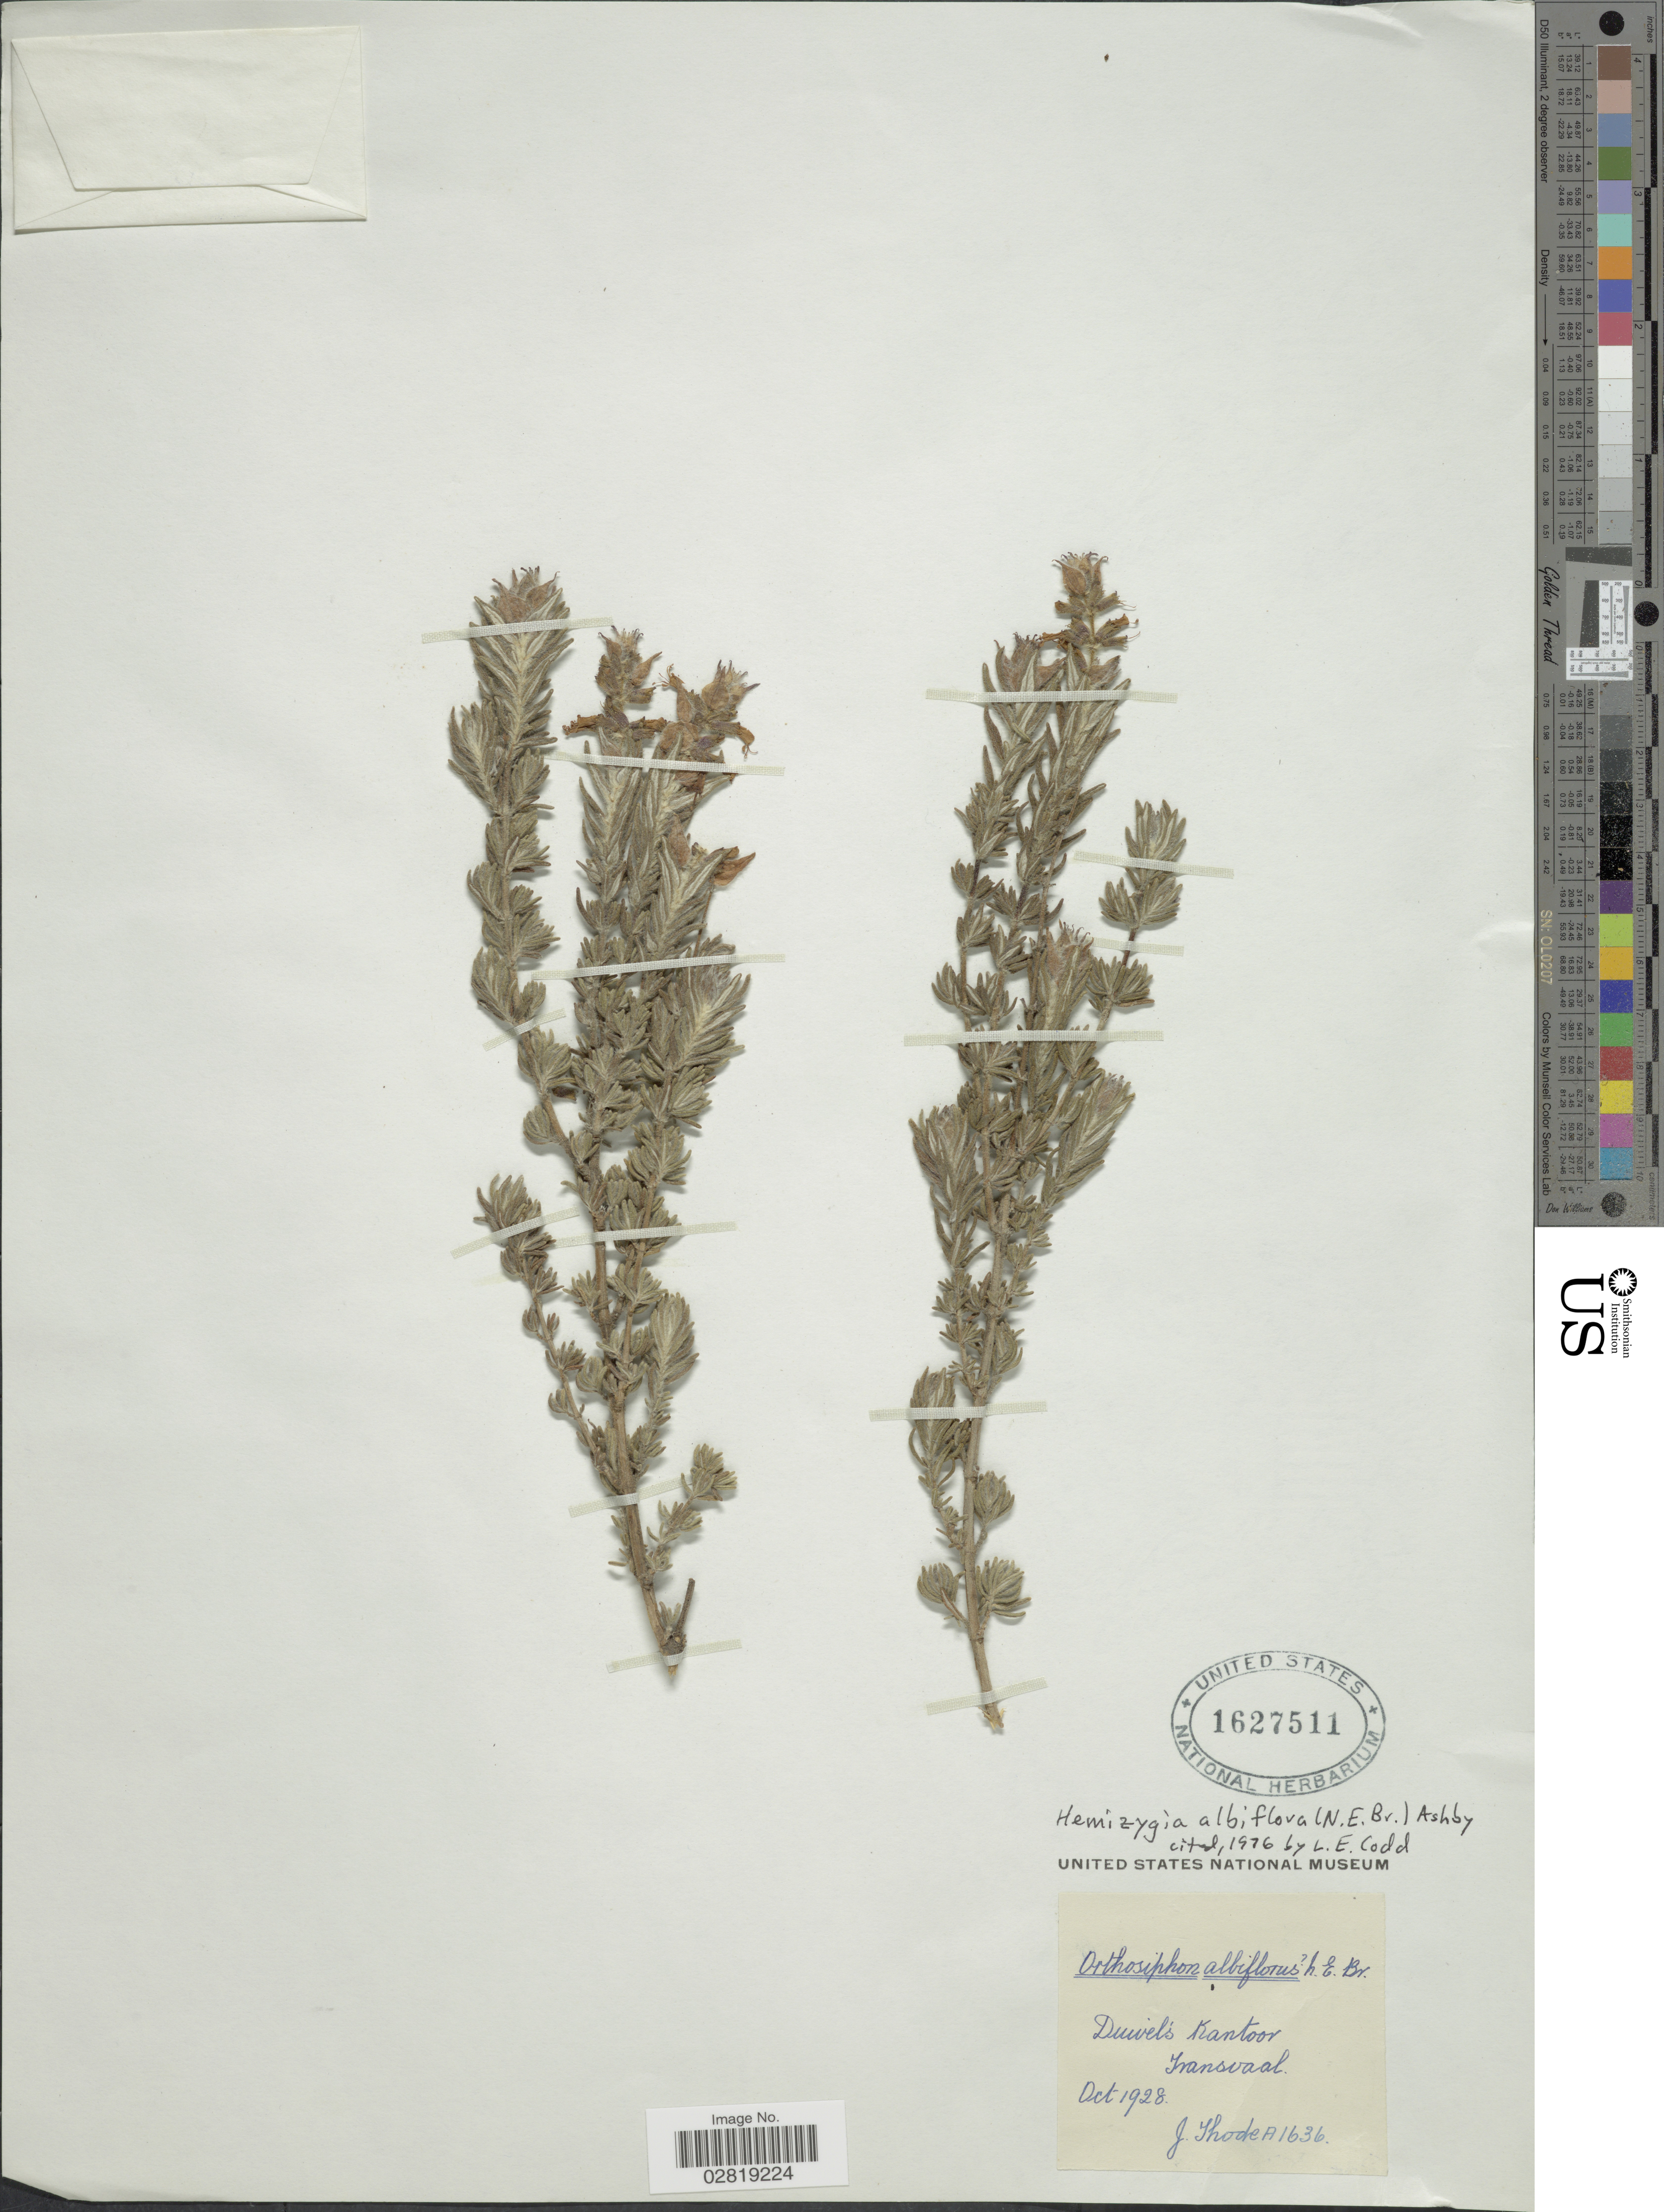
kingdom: Plantae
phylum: Tracheophyta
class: Magnoliopsida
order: Lamiales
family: Lamiaceae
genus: Hemizygia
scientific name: Hemizygia albiflora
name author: (N.E. Br.) Ashby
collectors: J. Thode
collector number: A1636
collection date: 1928-10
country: South Africa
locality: Duivel's Kantoor, Transvaal.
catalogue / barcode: US 1627511